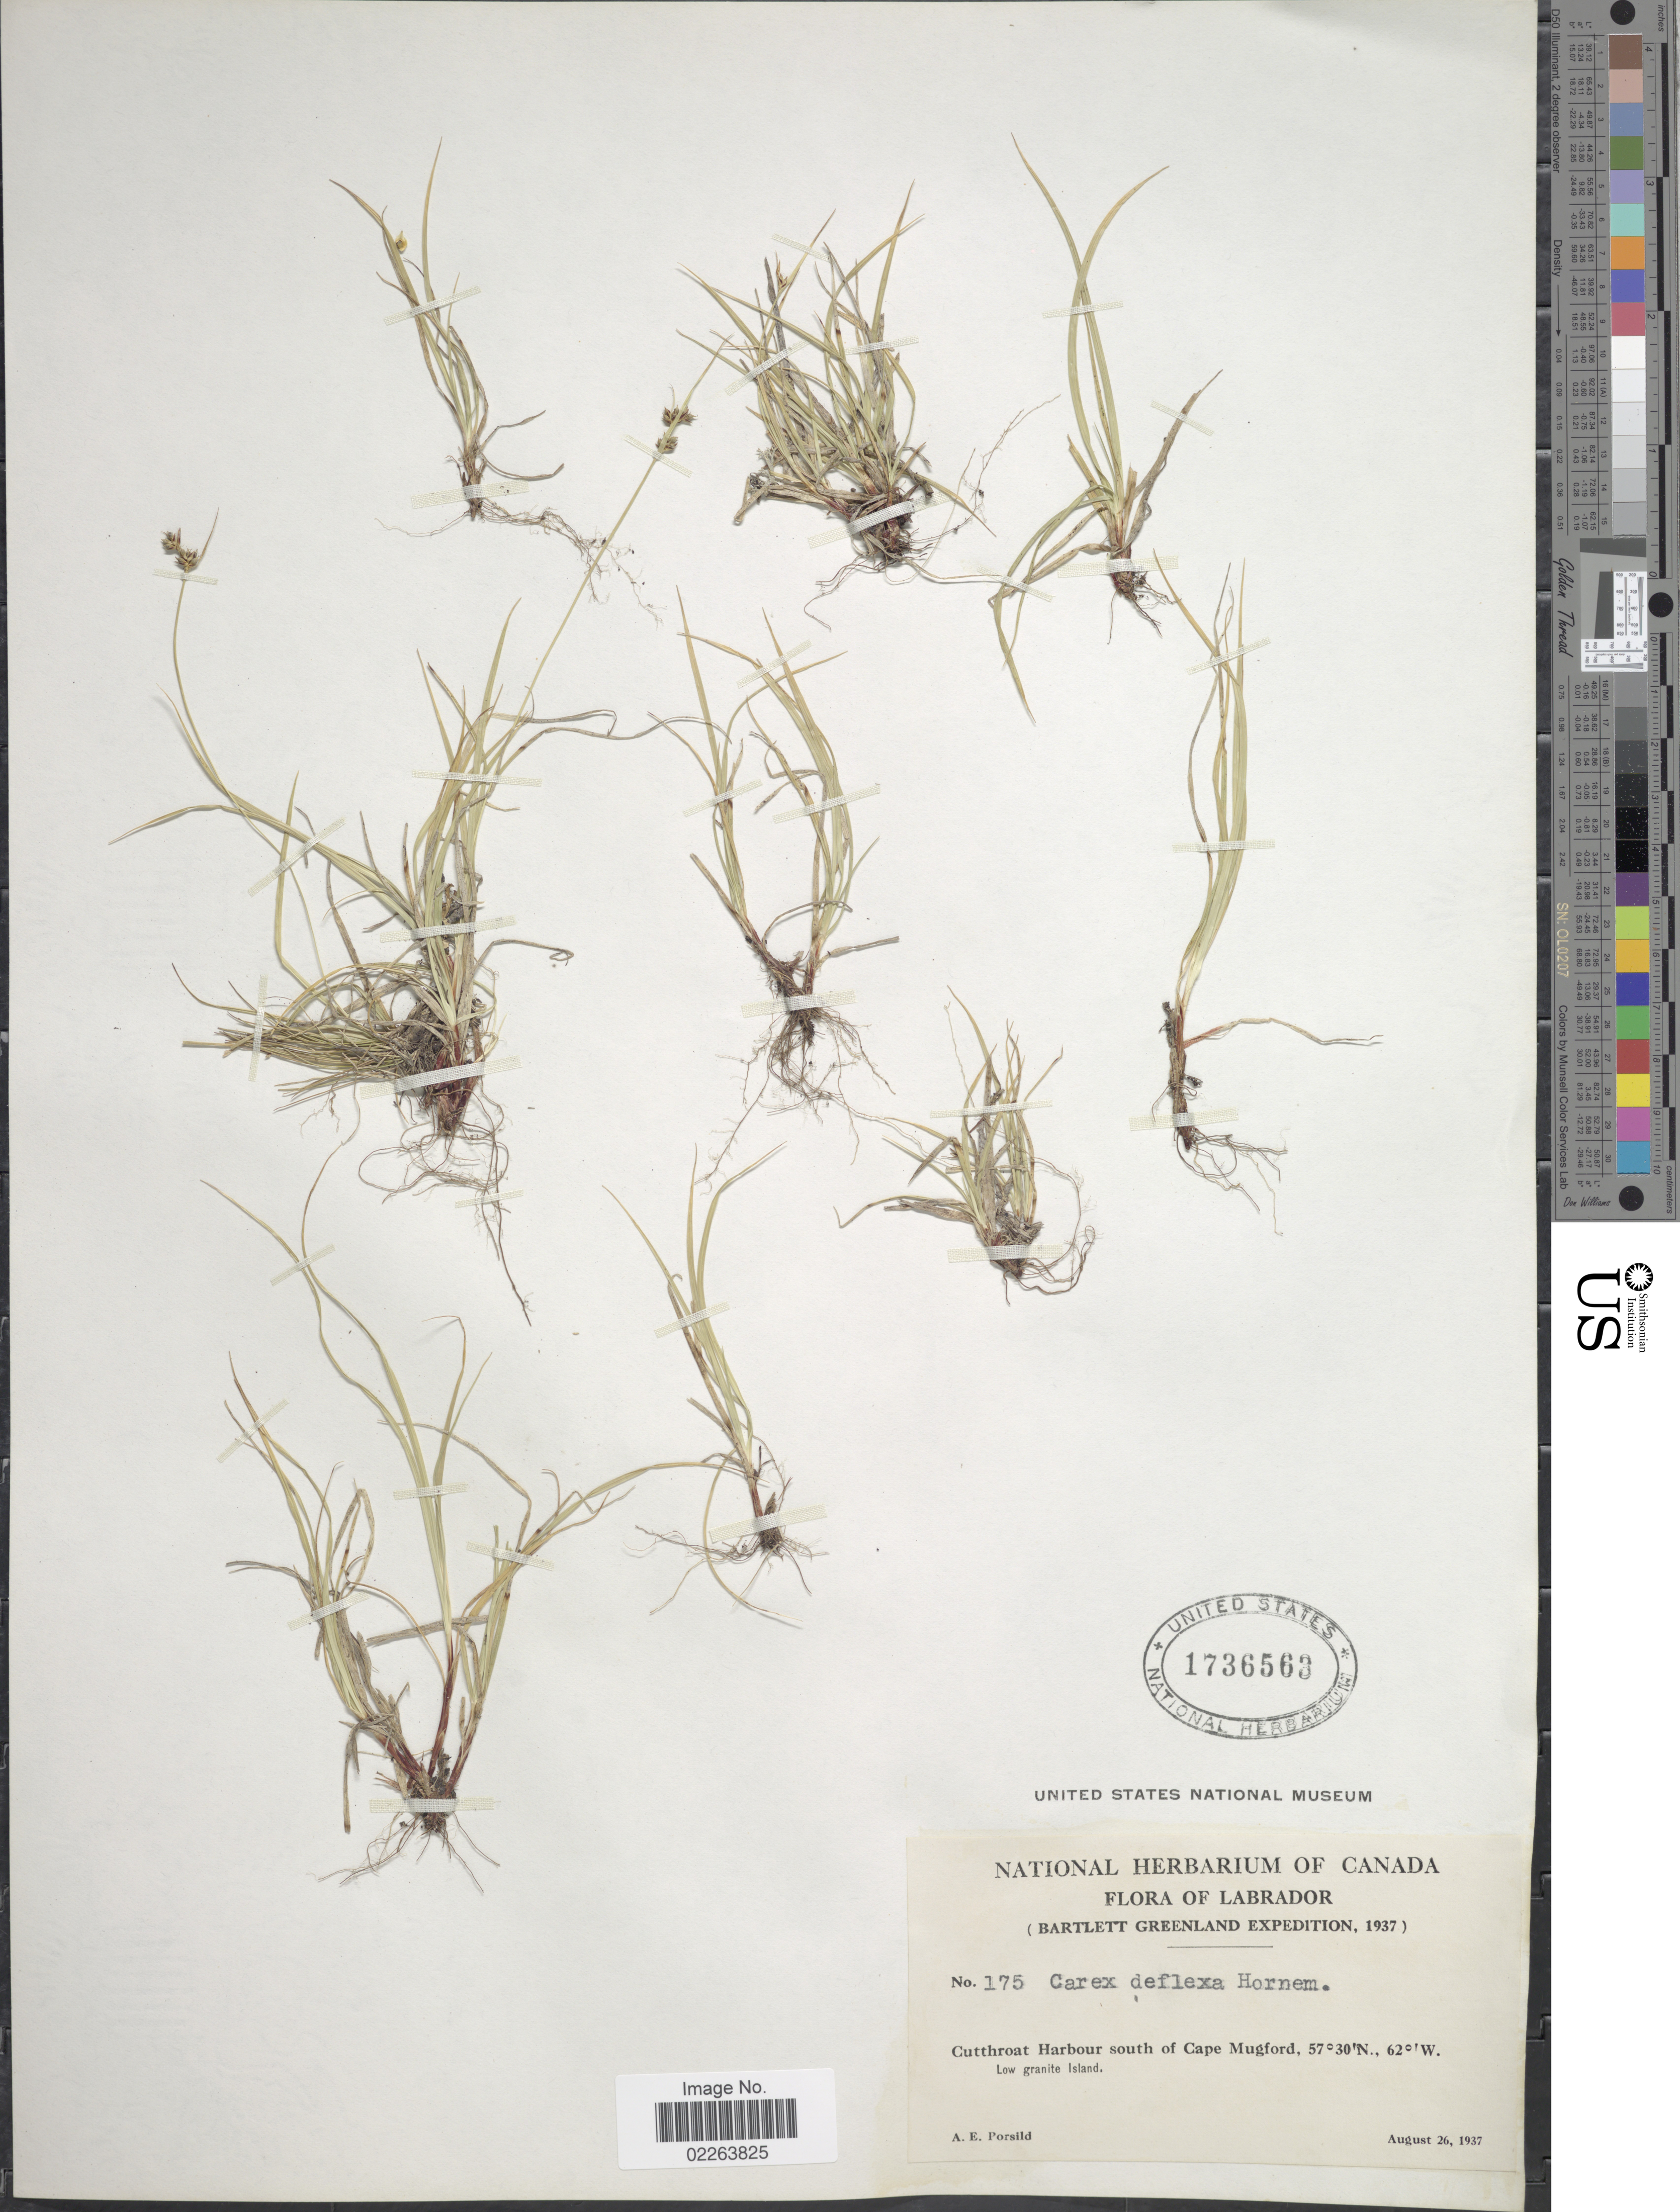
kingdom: Plantae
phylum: Tracheophyta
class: Liliopsida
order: Poales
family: Cyperaceae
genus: Carex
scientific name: Carex deflexa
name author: Hornem.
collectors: A. E. Porsild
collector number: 175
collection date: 1937-08-26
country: Canada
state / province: Newfoundland and Labrador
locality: Labrador, Cutthroat Harbour south of Cape Mugford. Low granite Island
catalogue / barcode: US 1736563